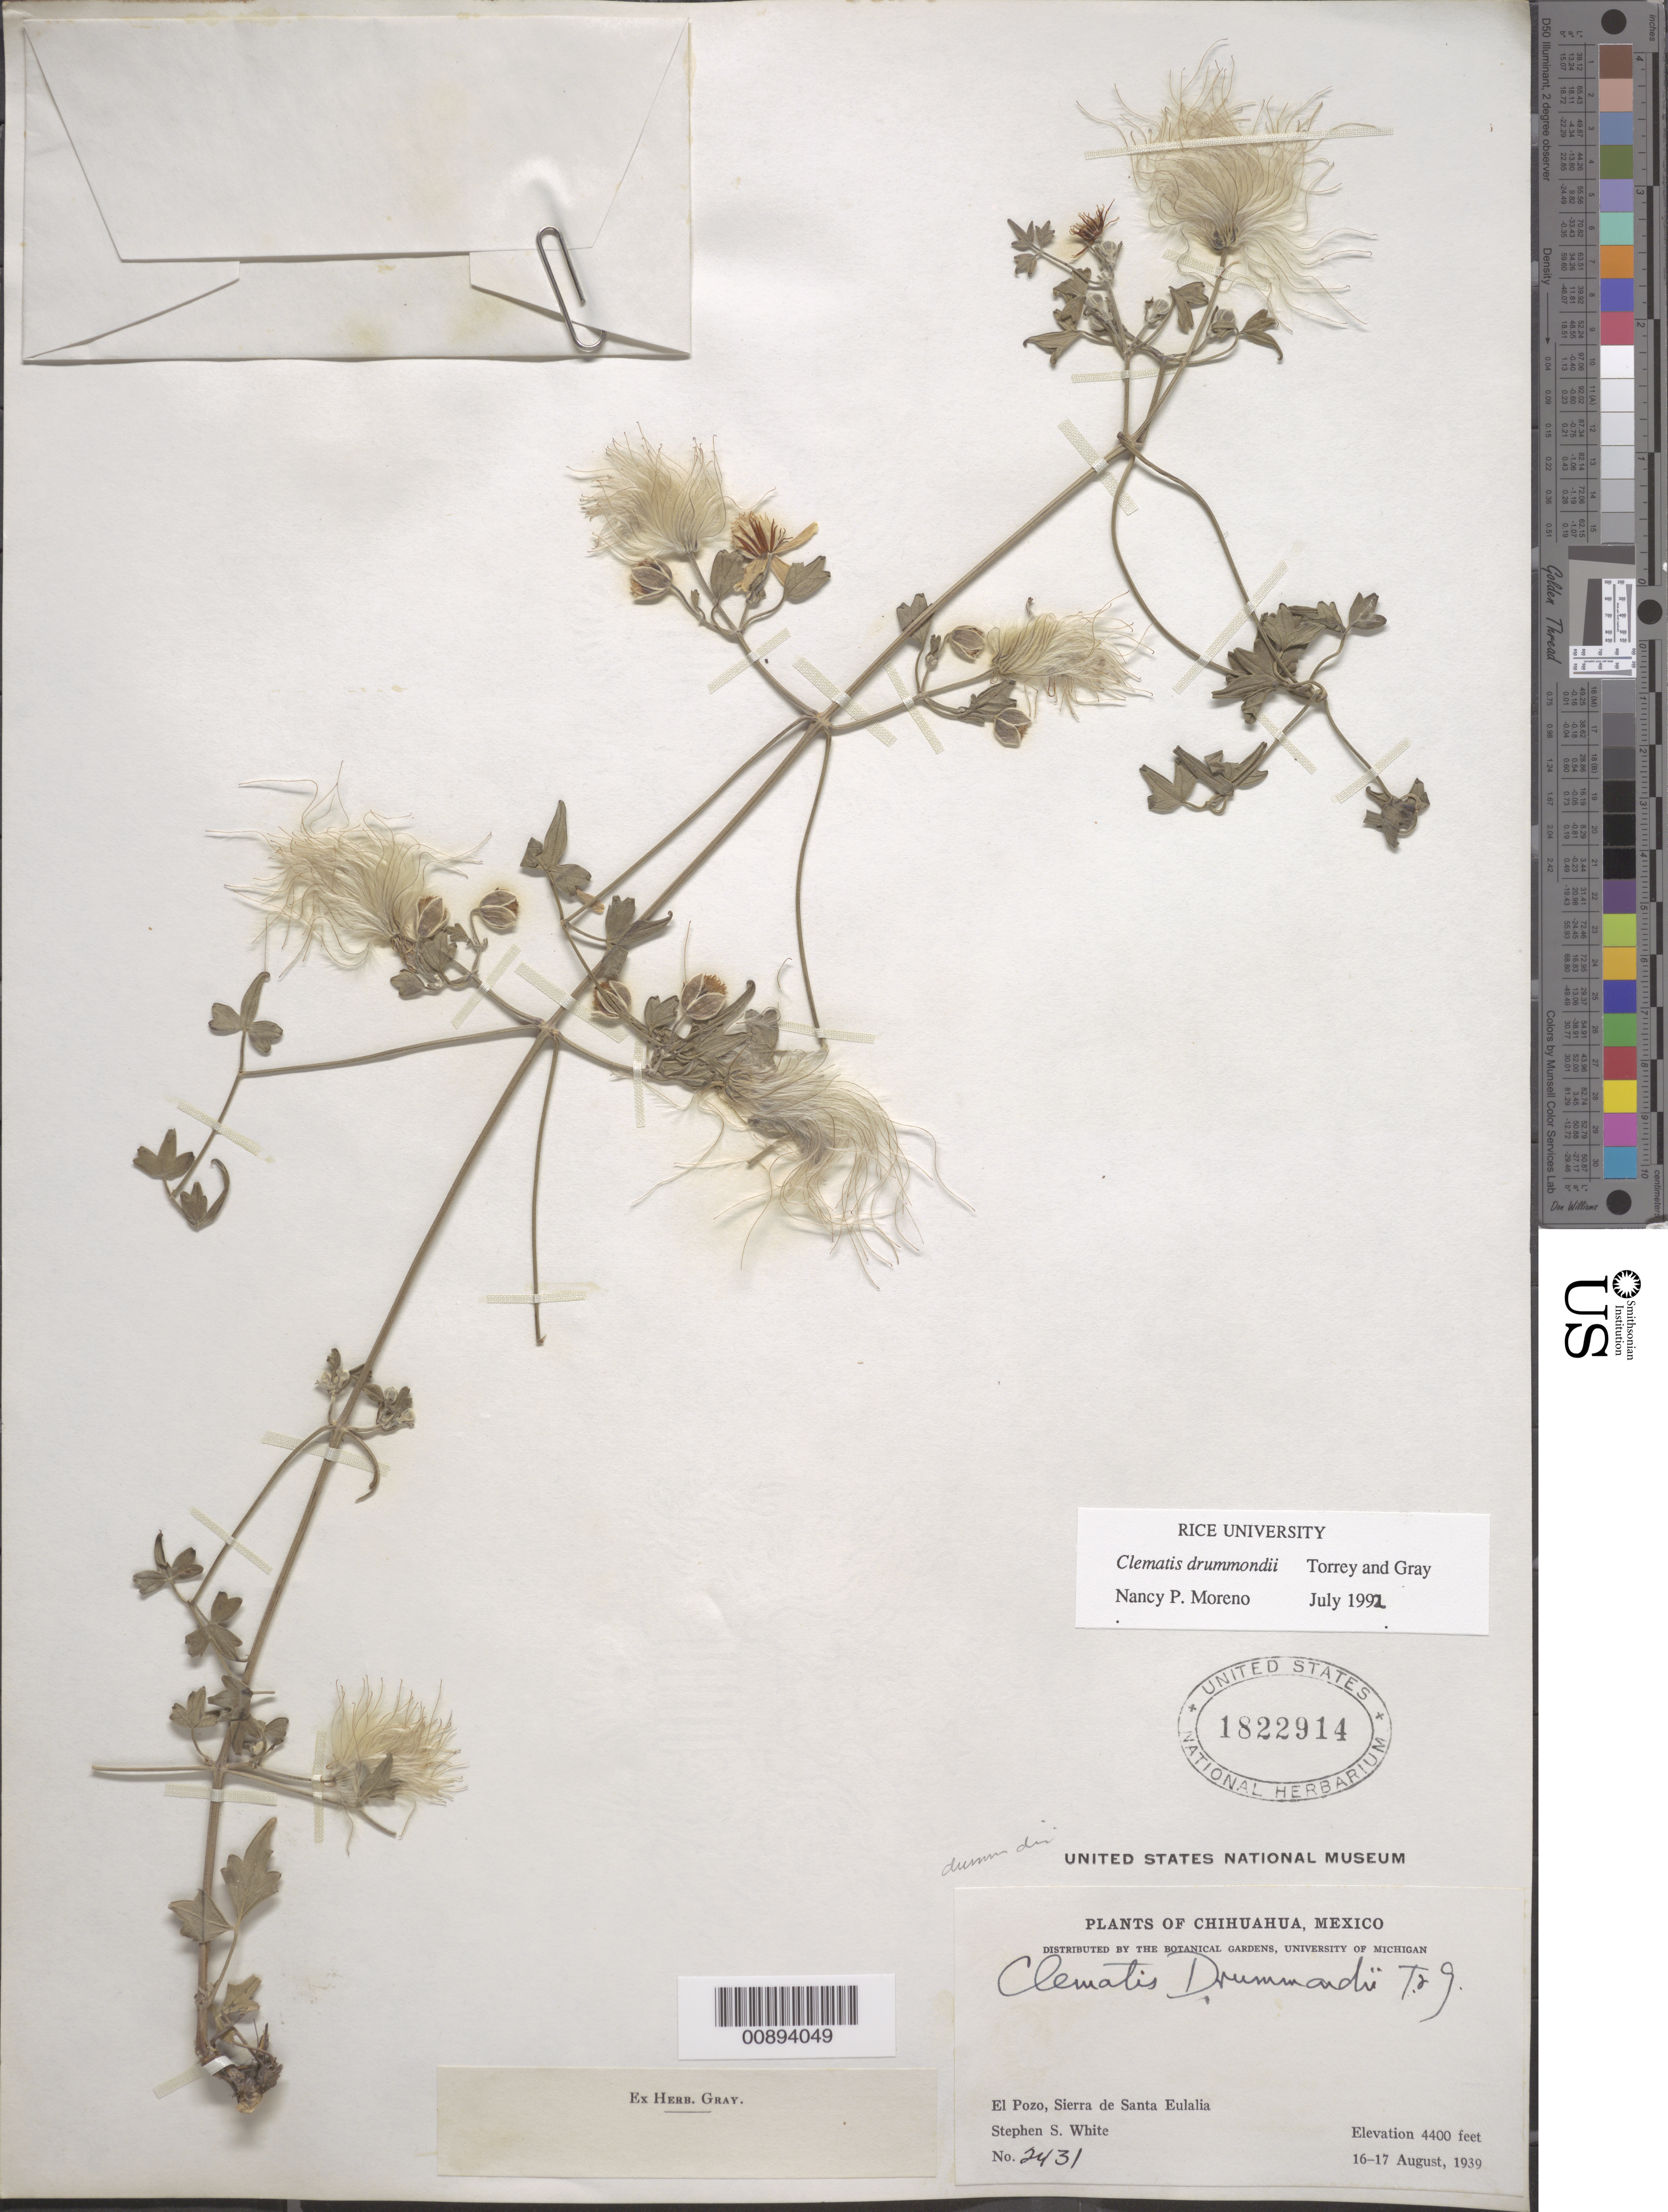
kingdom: Plantae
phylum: Tracheophyta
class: Magnoliopsida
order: Ranunculales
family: Ranunculaceae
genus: Clematis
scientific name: Clematis drummondii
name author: Torr. & A. Gray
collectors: S. S. White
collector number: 2431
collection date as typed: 16 Aug 1939 to 17 Aug 1939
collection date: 1939-08-16/1939-08-17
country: Mexico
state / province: Chihuahua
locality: El Pozo, Sierra de Santa Eulalia, Chihuahua.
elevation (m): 1341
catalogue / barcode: US 1822914